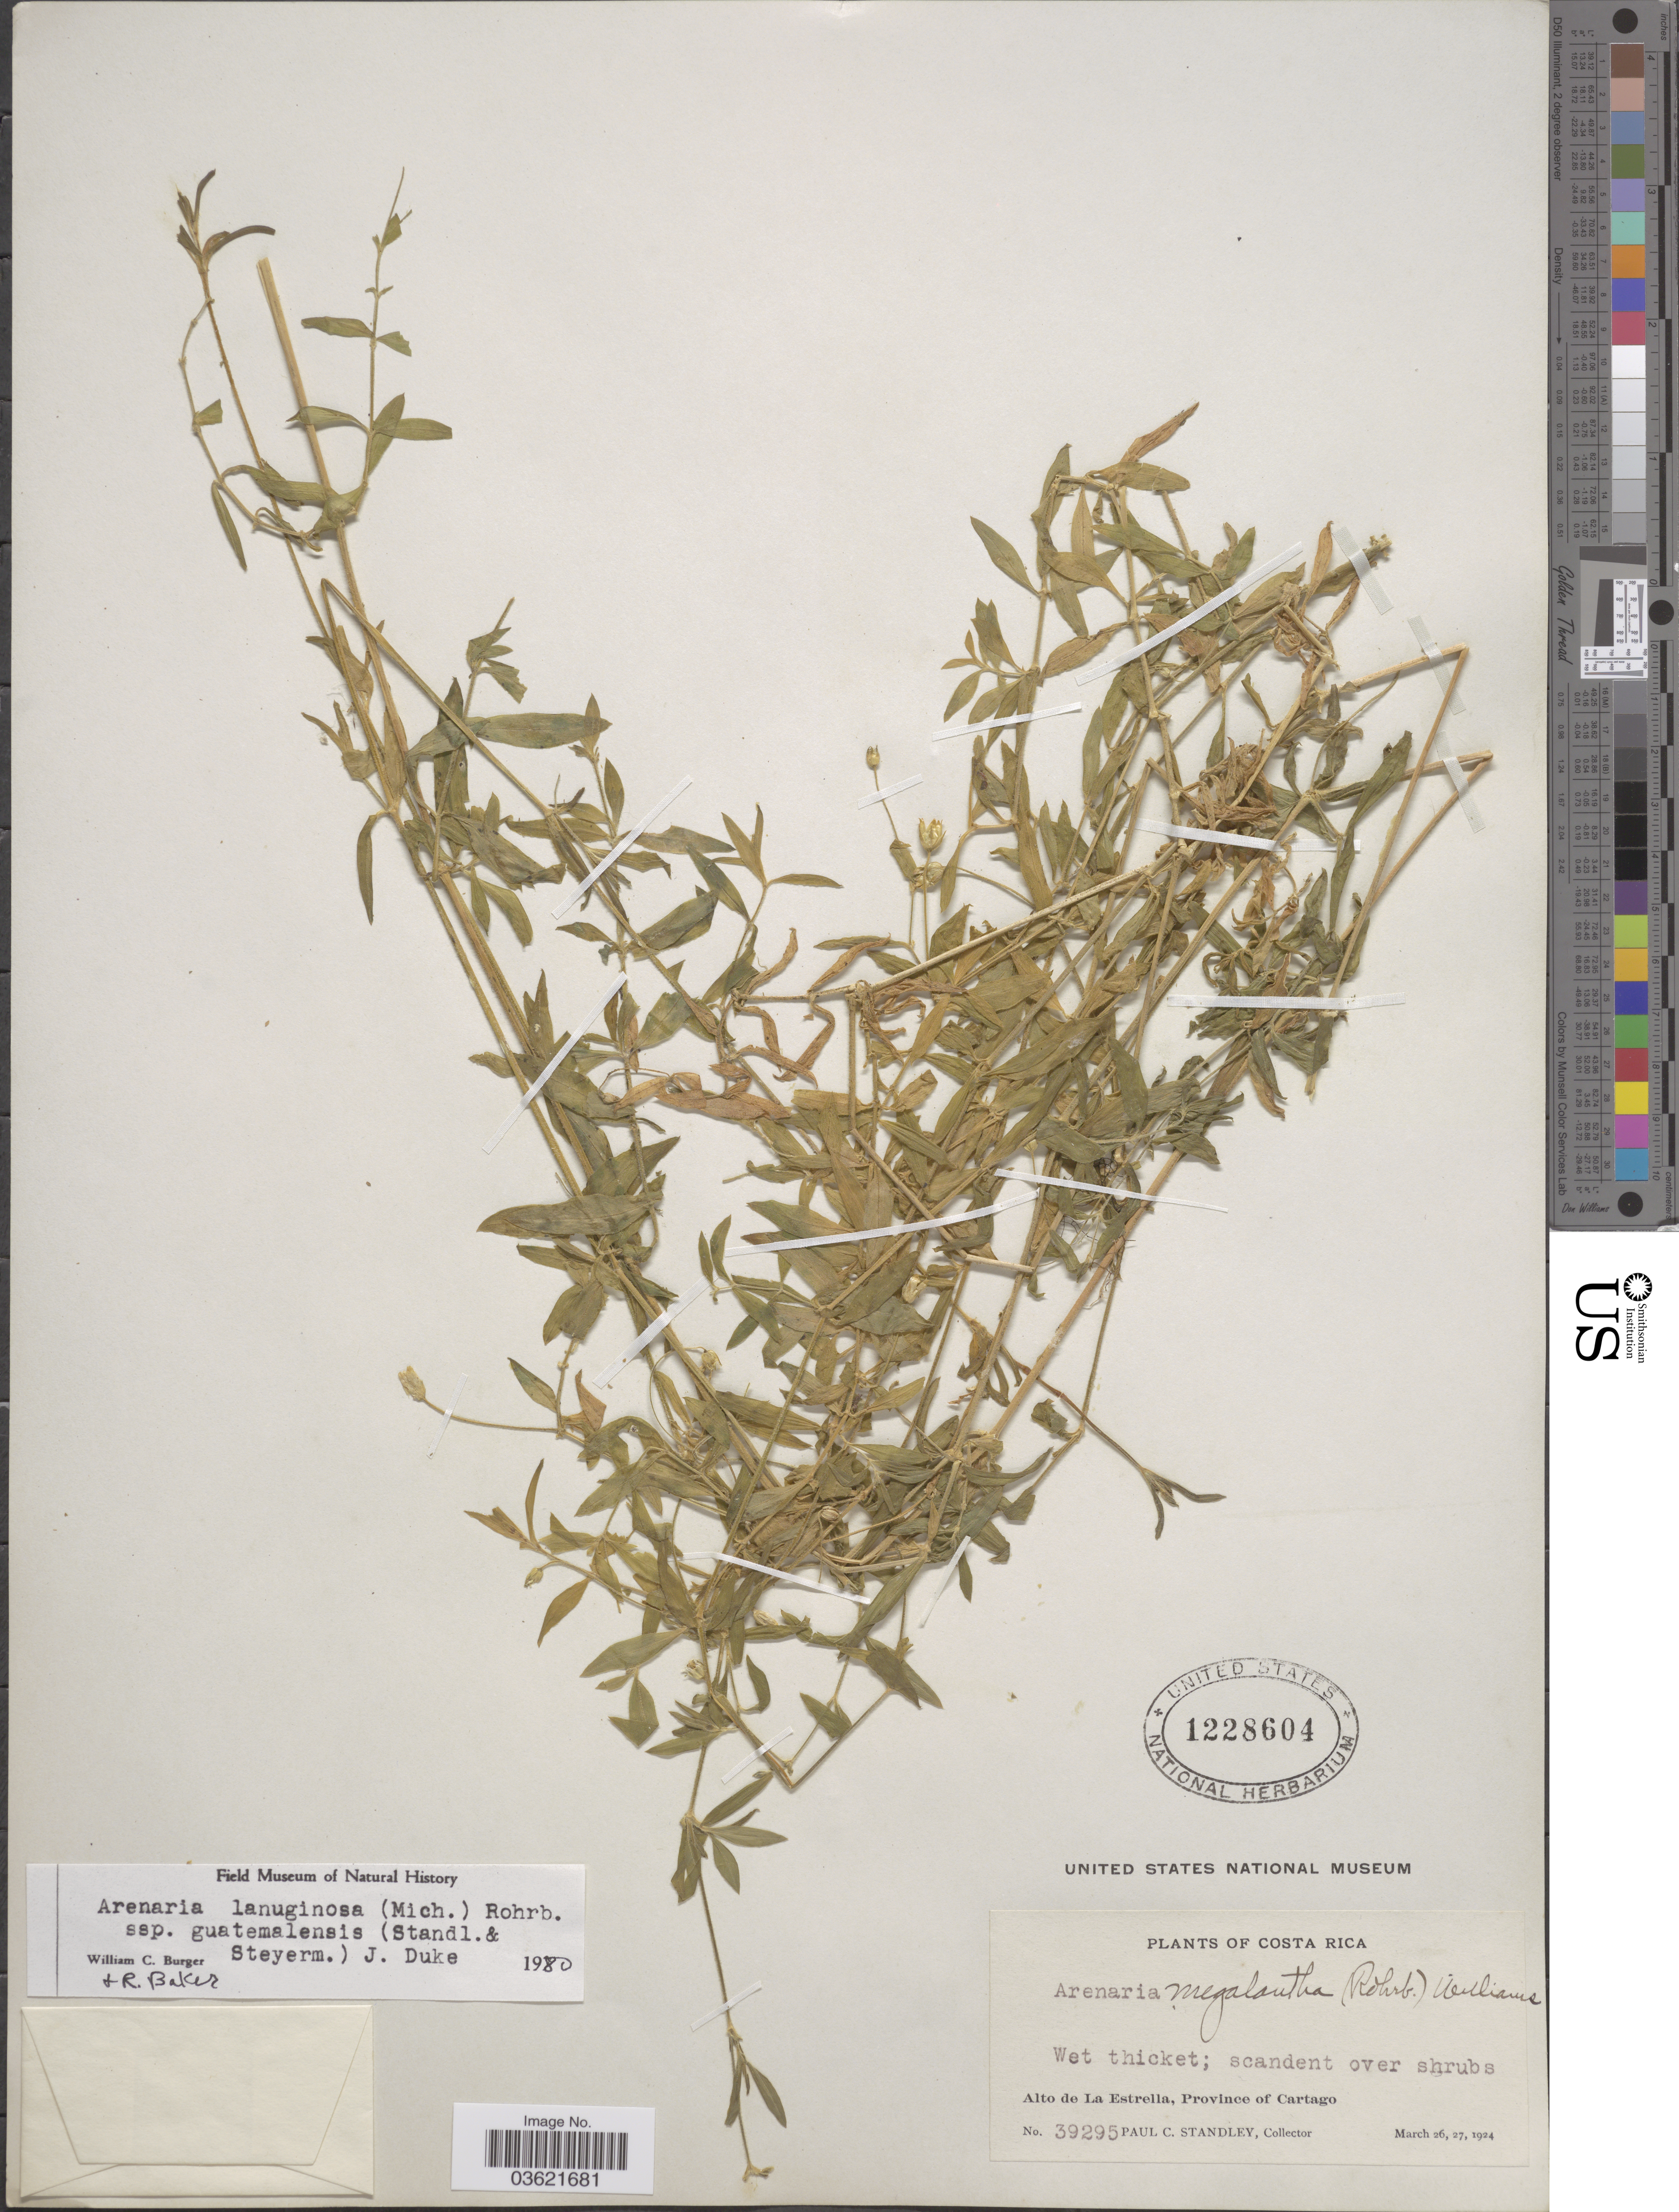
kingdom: Plantae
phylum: Tracheophyta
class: Magnoliopsida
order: Caryophyllales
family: Caryophyllaceae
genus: Arenaria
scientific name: Arenaria lanuginosa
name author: (Michx.) Rohrb.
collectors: P. C. Standley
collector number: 39295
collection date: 1924-03-26/1924-03-27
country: Costa Rica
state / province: Cartago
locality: Alto de La Estrella.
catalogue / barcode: US 1228604